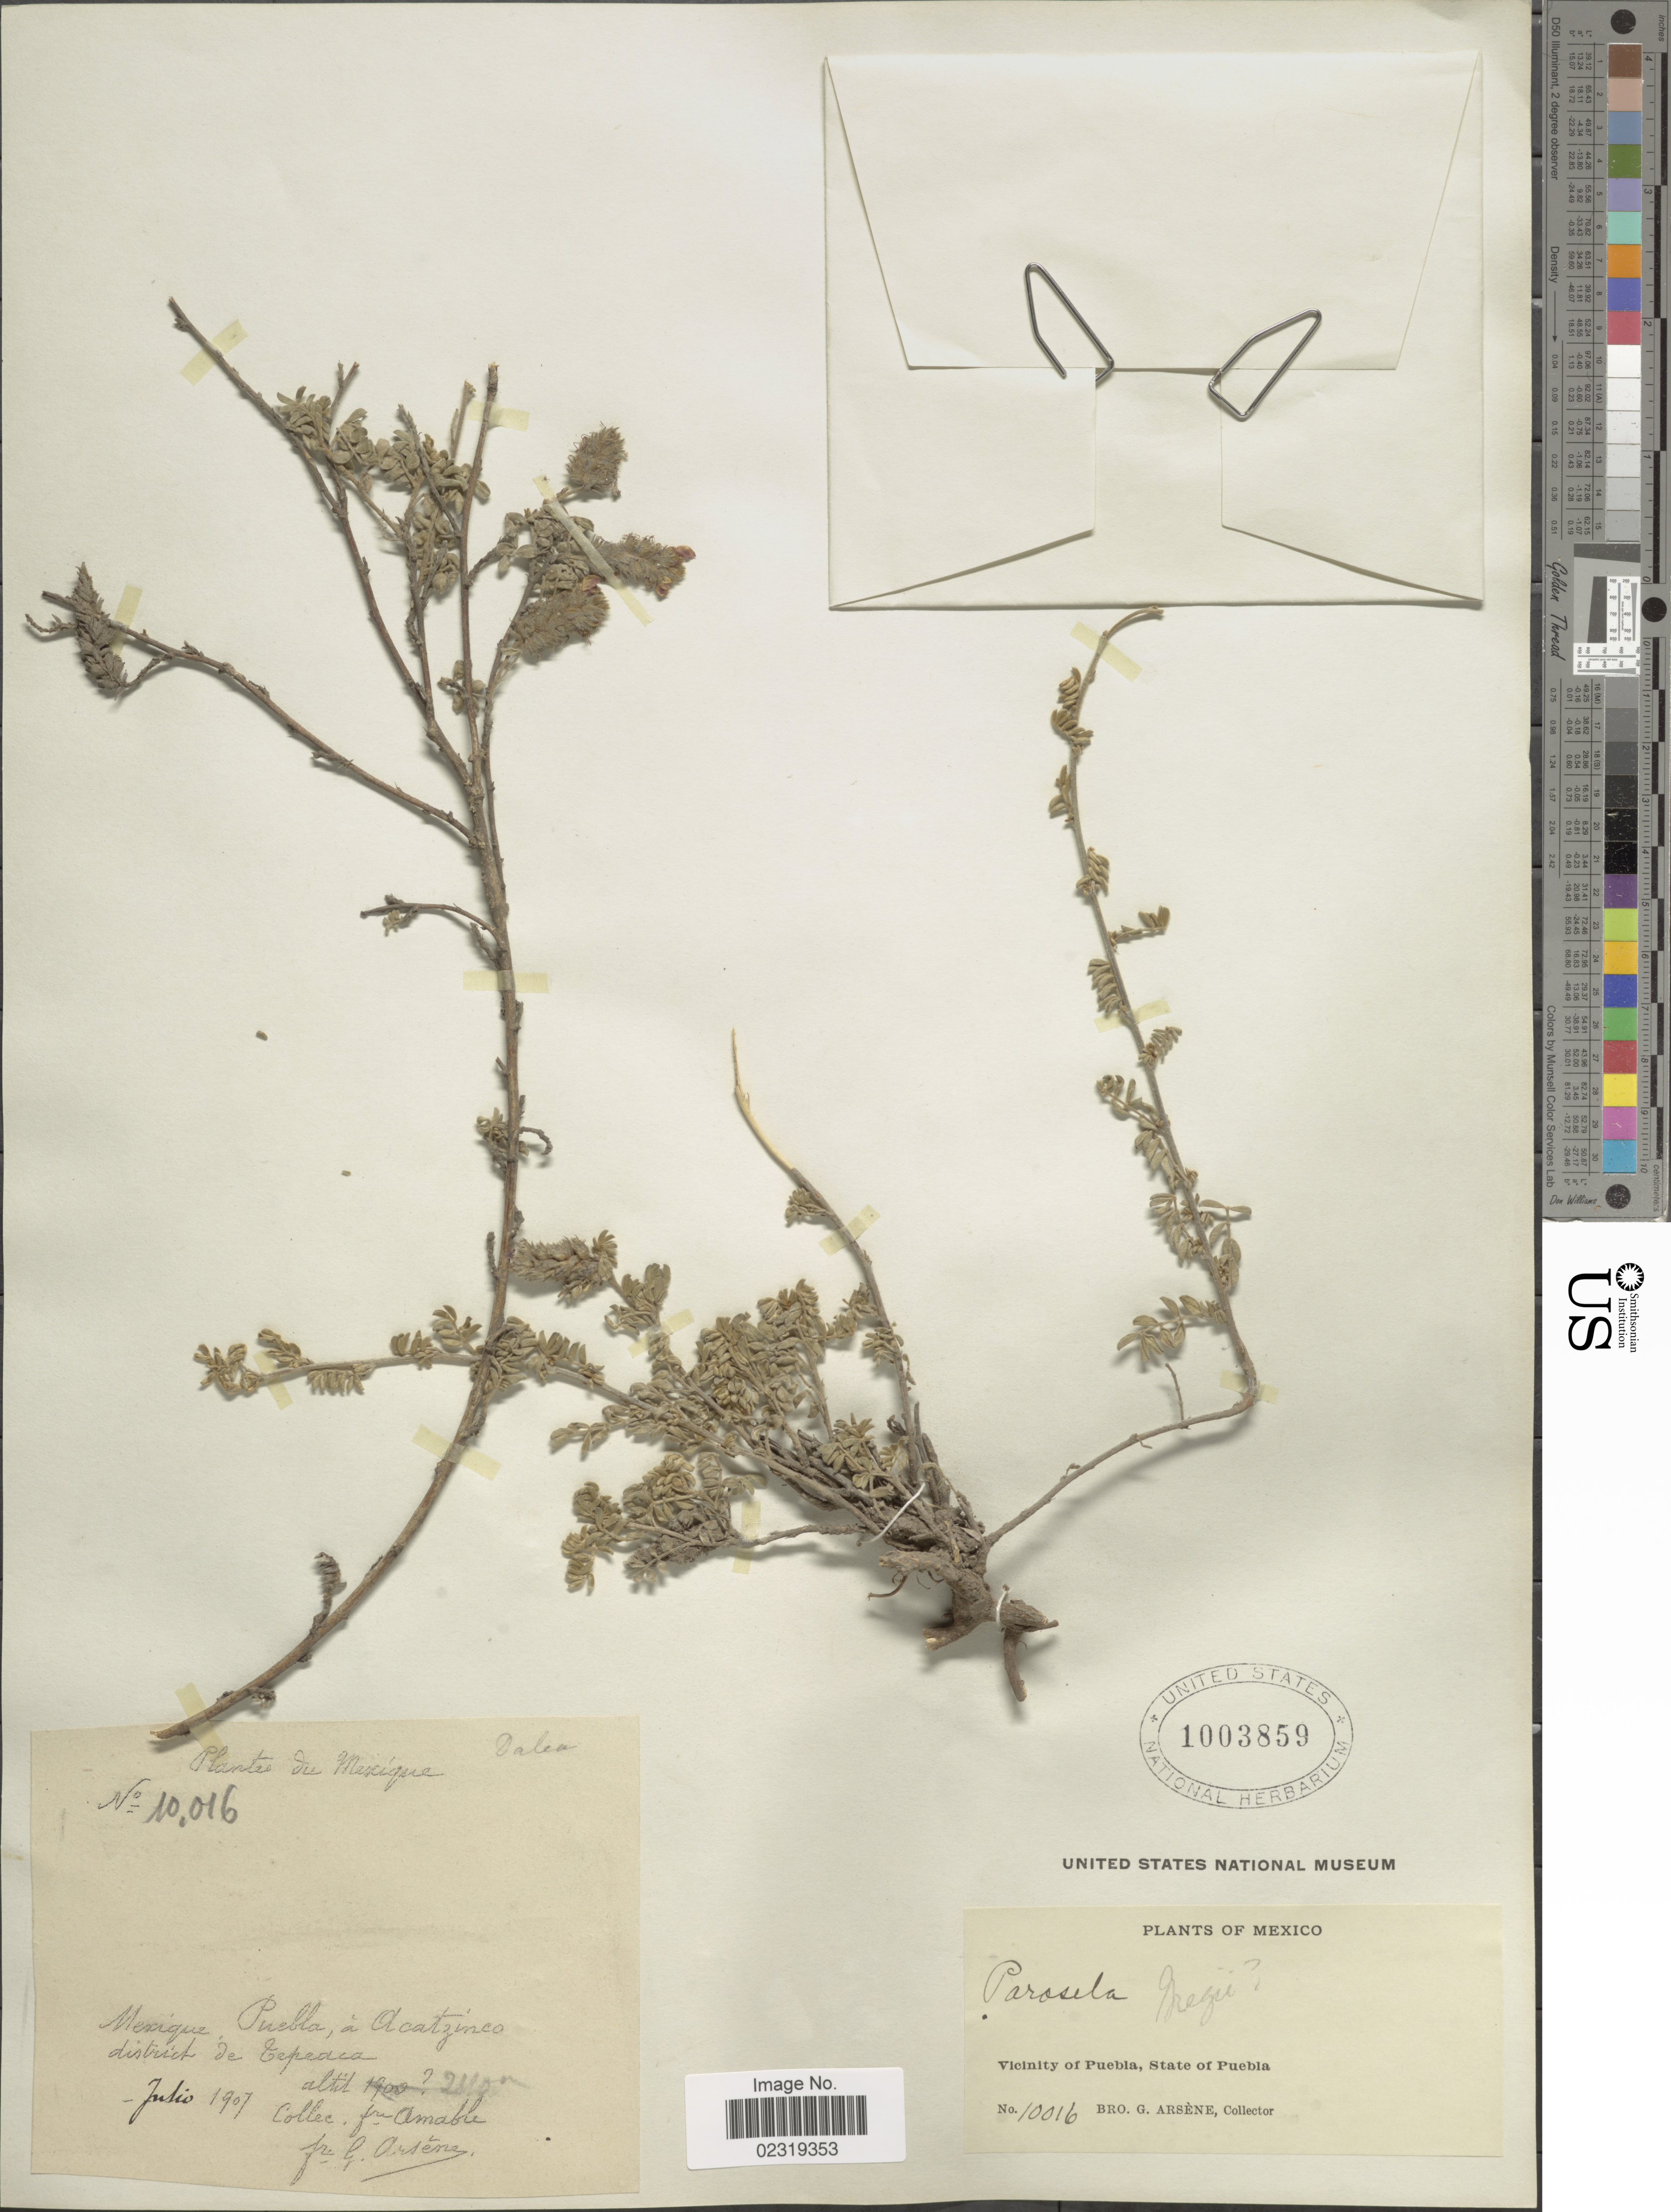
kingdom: Plantae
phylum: Tracheophyta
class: Magnoliopsida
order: Fabales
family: Fabaceae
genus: Dalea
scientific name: Dalea greggii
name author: A. Gray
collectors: Bro. G. Arsène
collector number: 10016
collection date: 1907-07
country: Mexico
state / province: Puebla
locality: à Acatzinco - district de Tepeaca [At Acatzingo - Tepeaca District], Vicinity of Puebla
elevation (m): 2880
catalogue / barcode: US 1003859